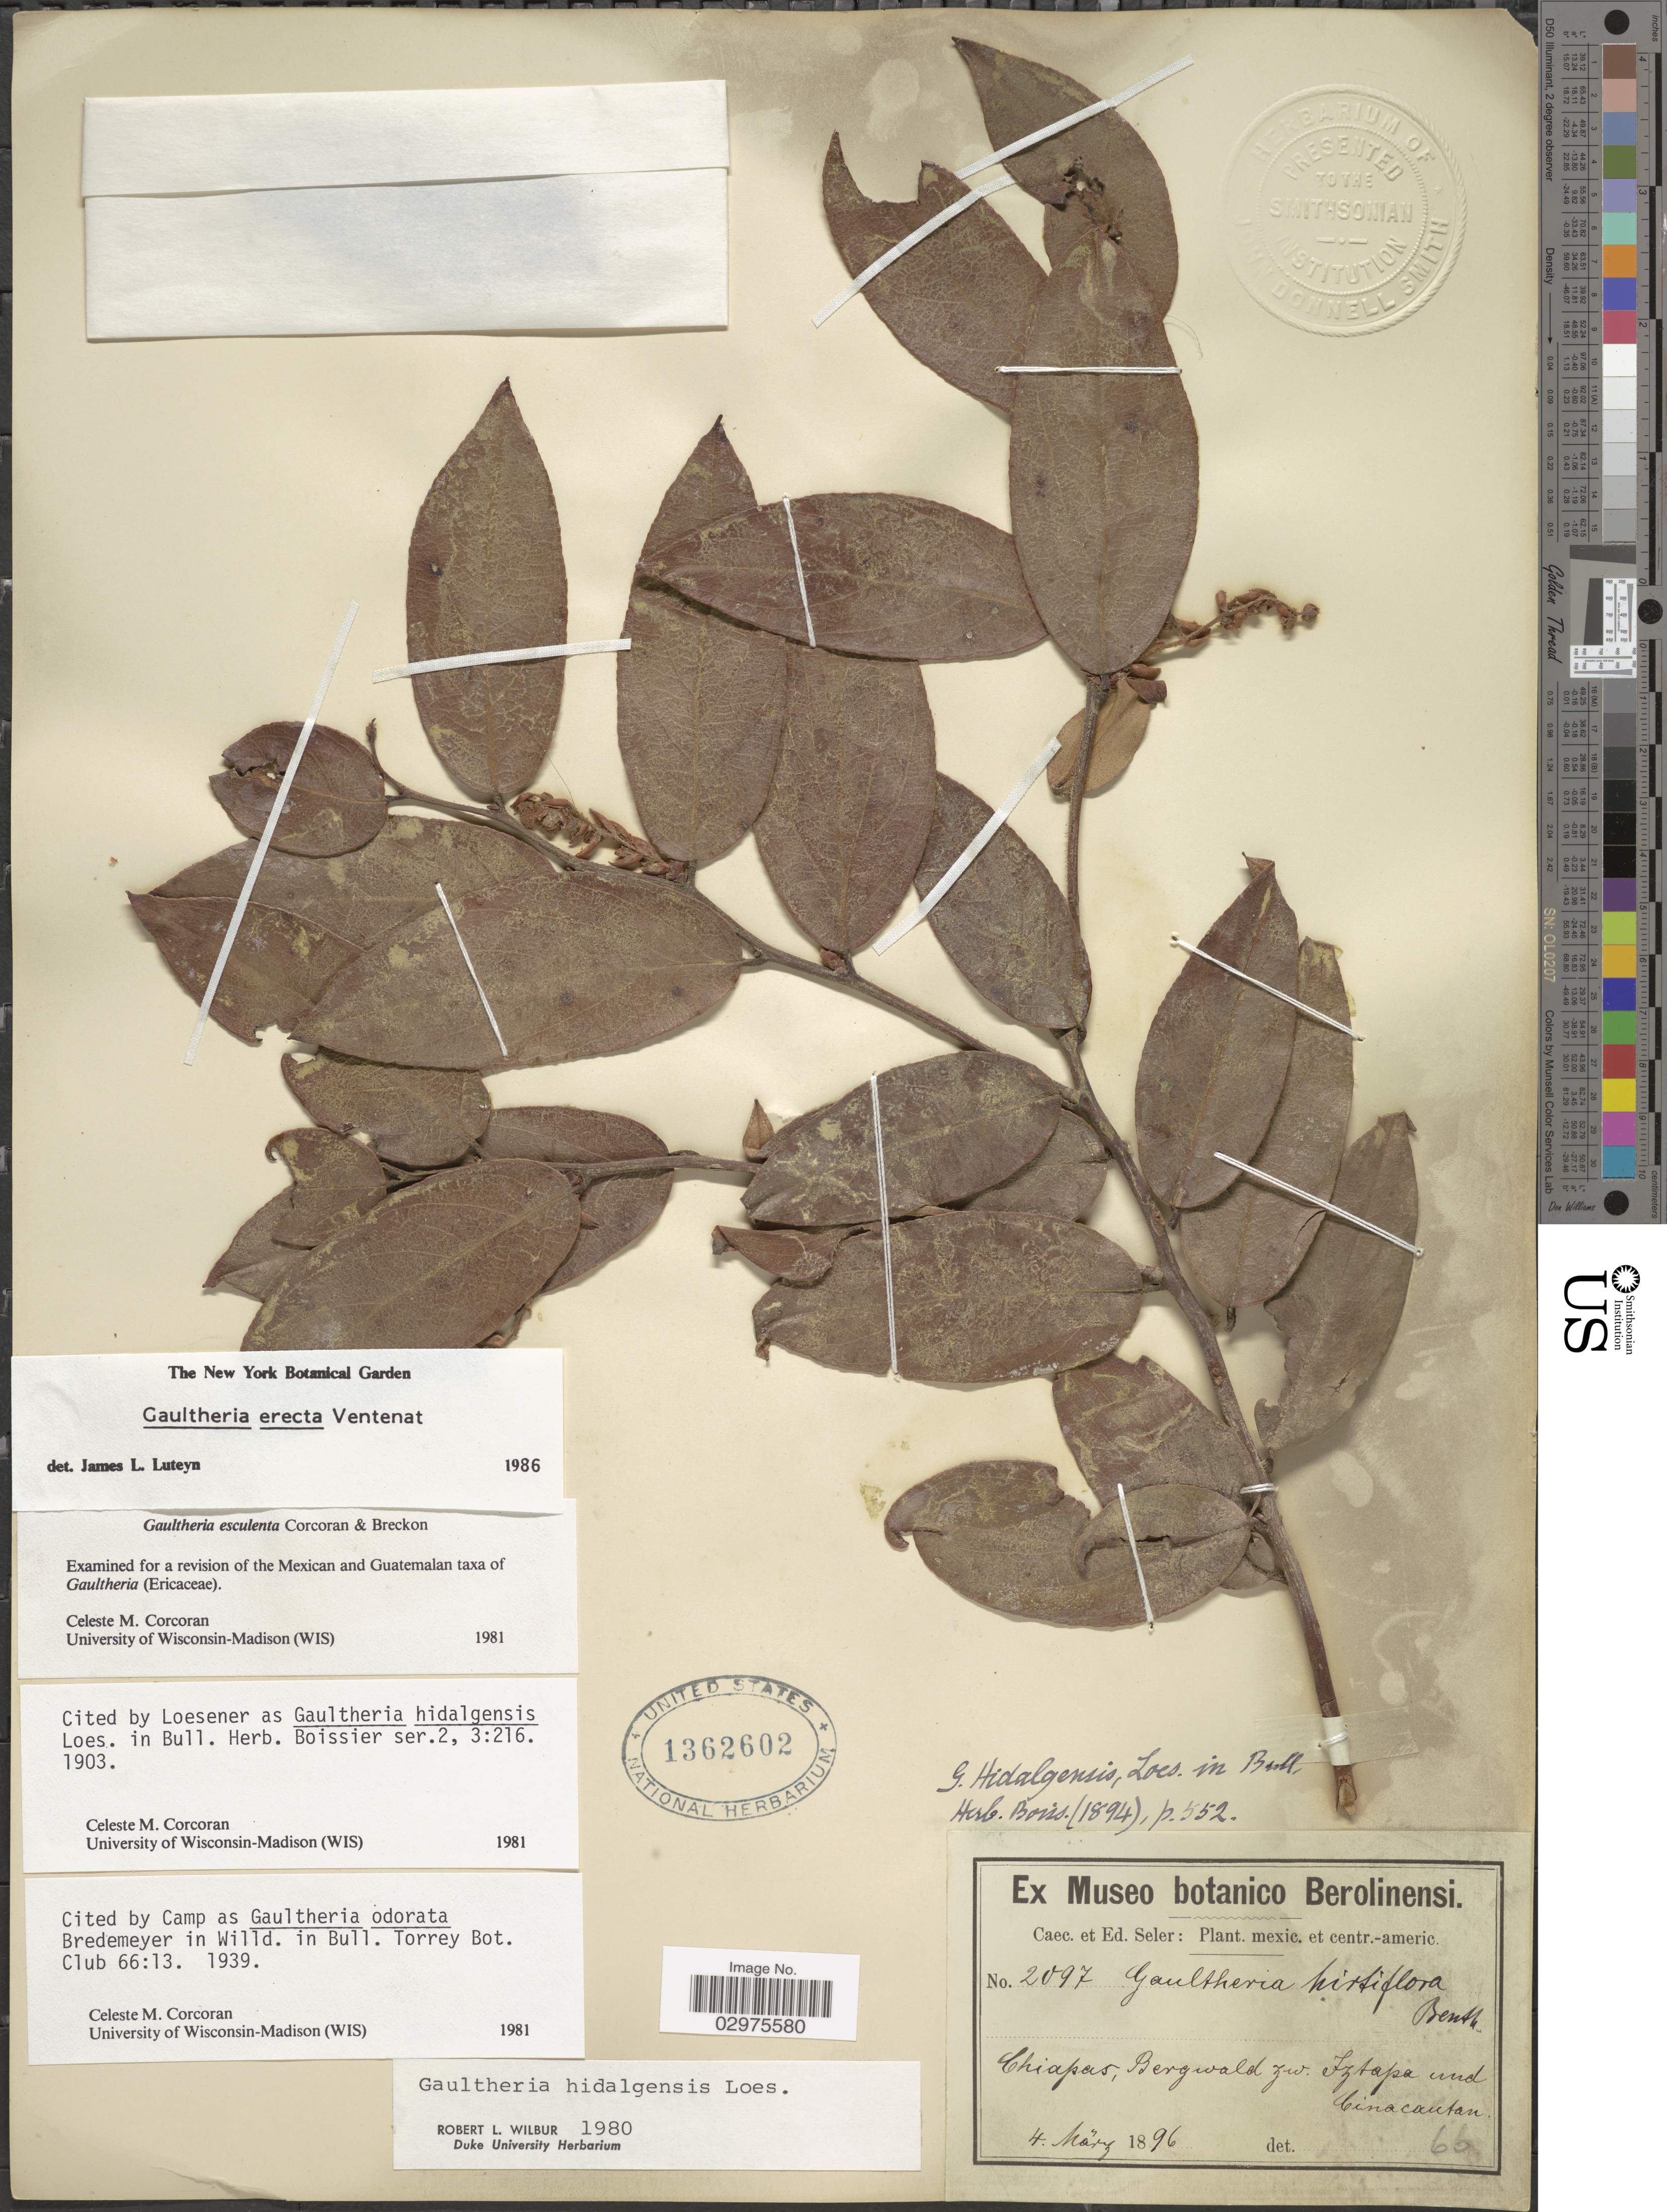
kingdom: Plantae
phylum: Tracheophyta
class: Magnoliopsida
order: Ericales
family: Ericaceae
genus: Gaultheria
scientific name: Gaultheria erecta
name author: Vent.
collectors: C. Seler & E. G. Seler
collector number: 2097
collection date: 1896-03-04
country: Mexico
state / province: Chiapas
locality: Bergwald zw. Iztapa und Cinacautan.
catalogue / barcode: US 1362602